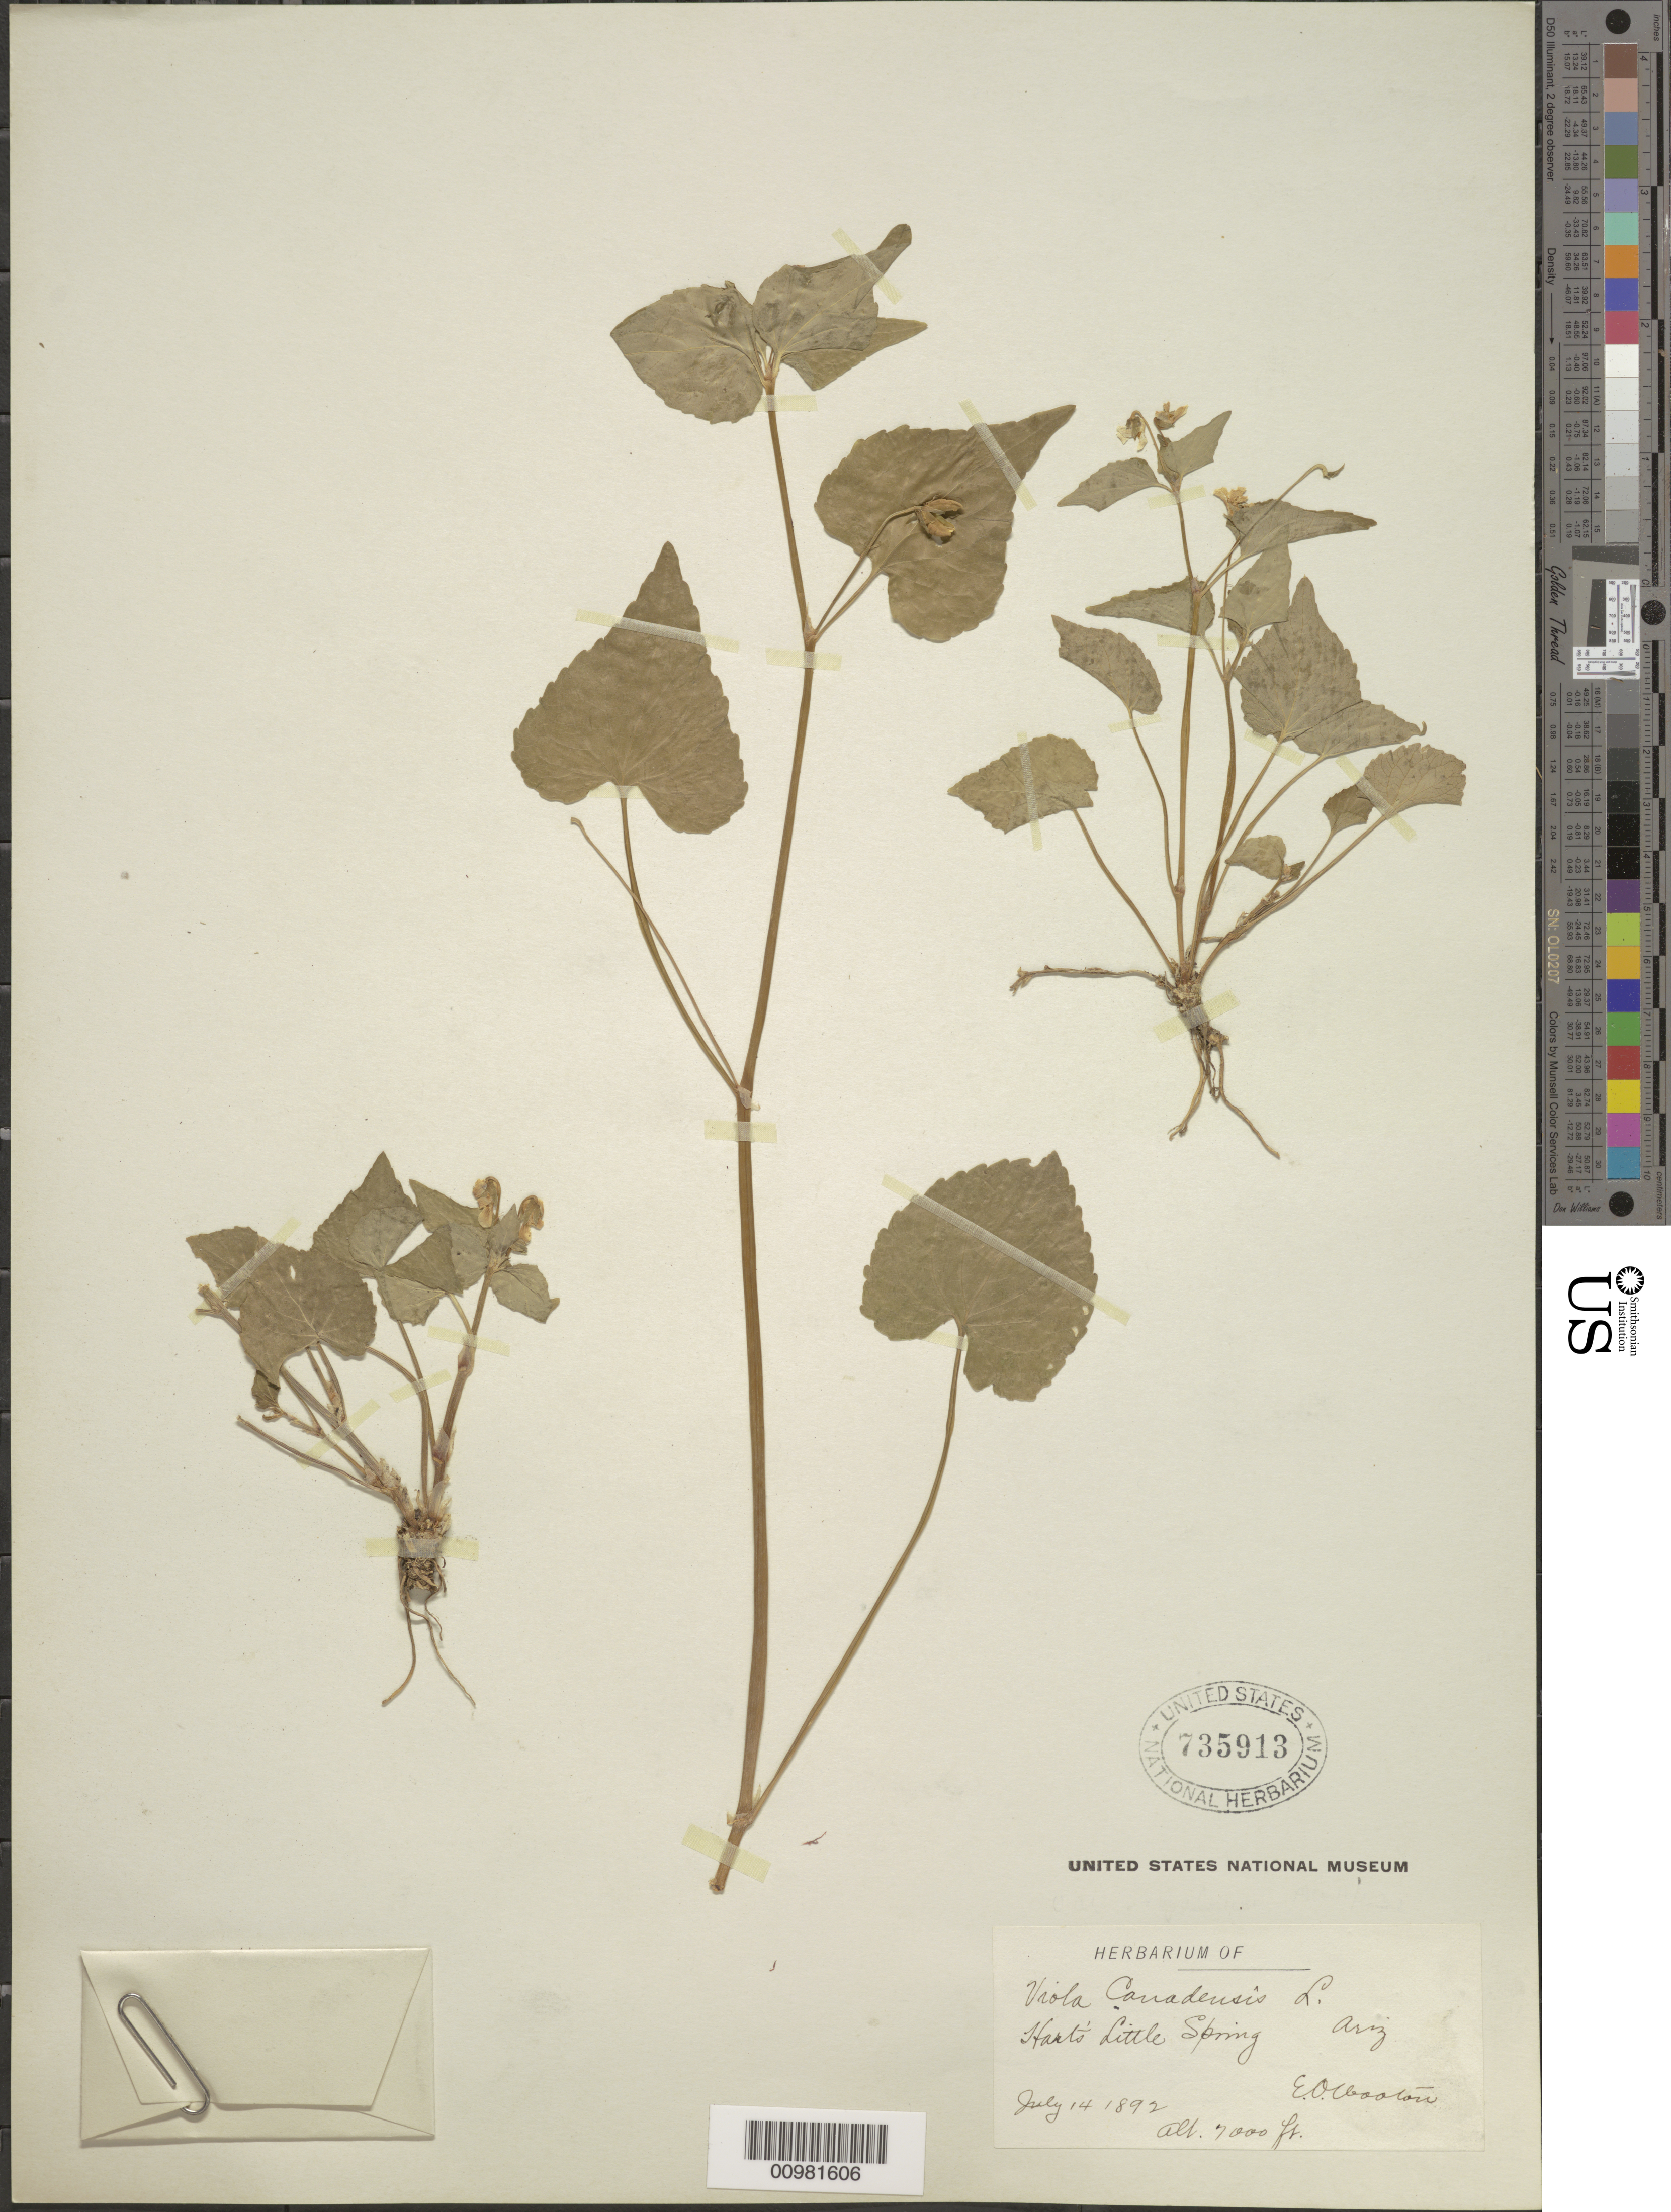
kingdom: Plantae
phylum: Tracheophyta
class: Magnoliopsida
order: Malpighiales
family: Violaceae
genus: Viola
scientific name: Viola canadensis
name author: L.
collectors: E. O. Wooton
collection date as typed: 14 Jul 1892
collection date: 1892-07-14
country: United States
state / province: Arizona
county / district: Coconino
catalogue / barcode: US 735913